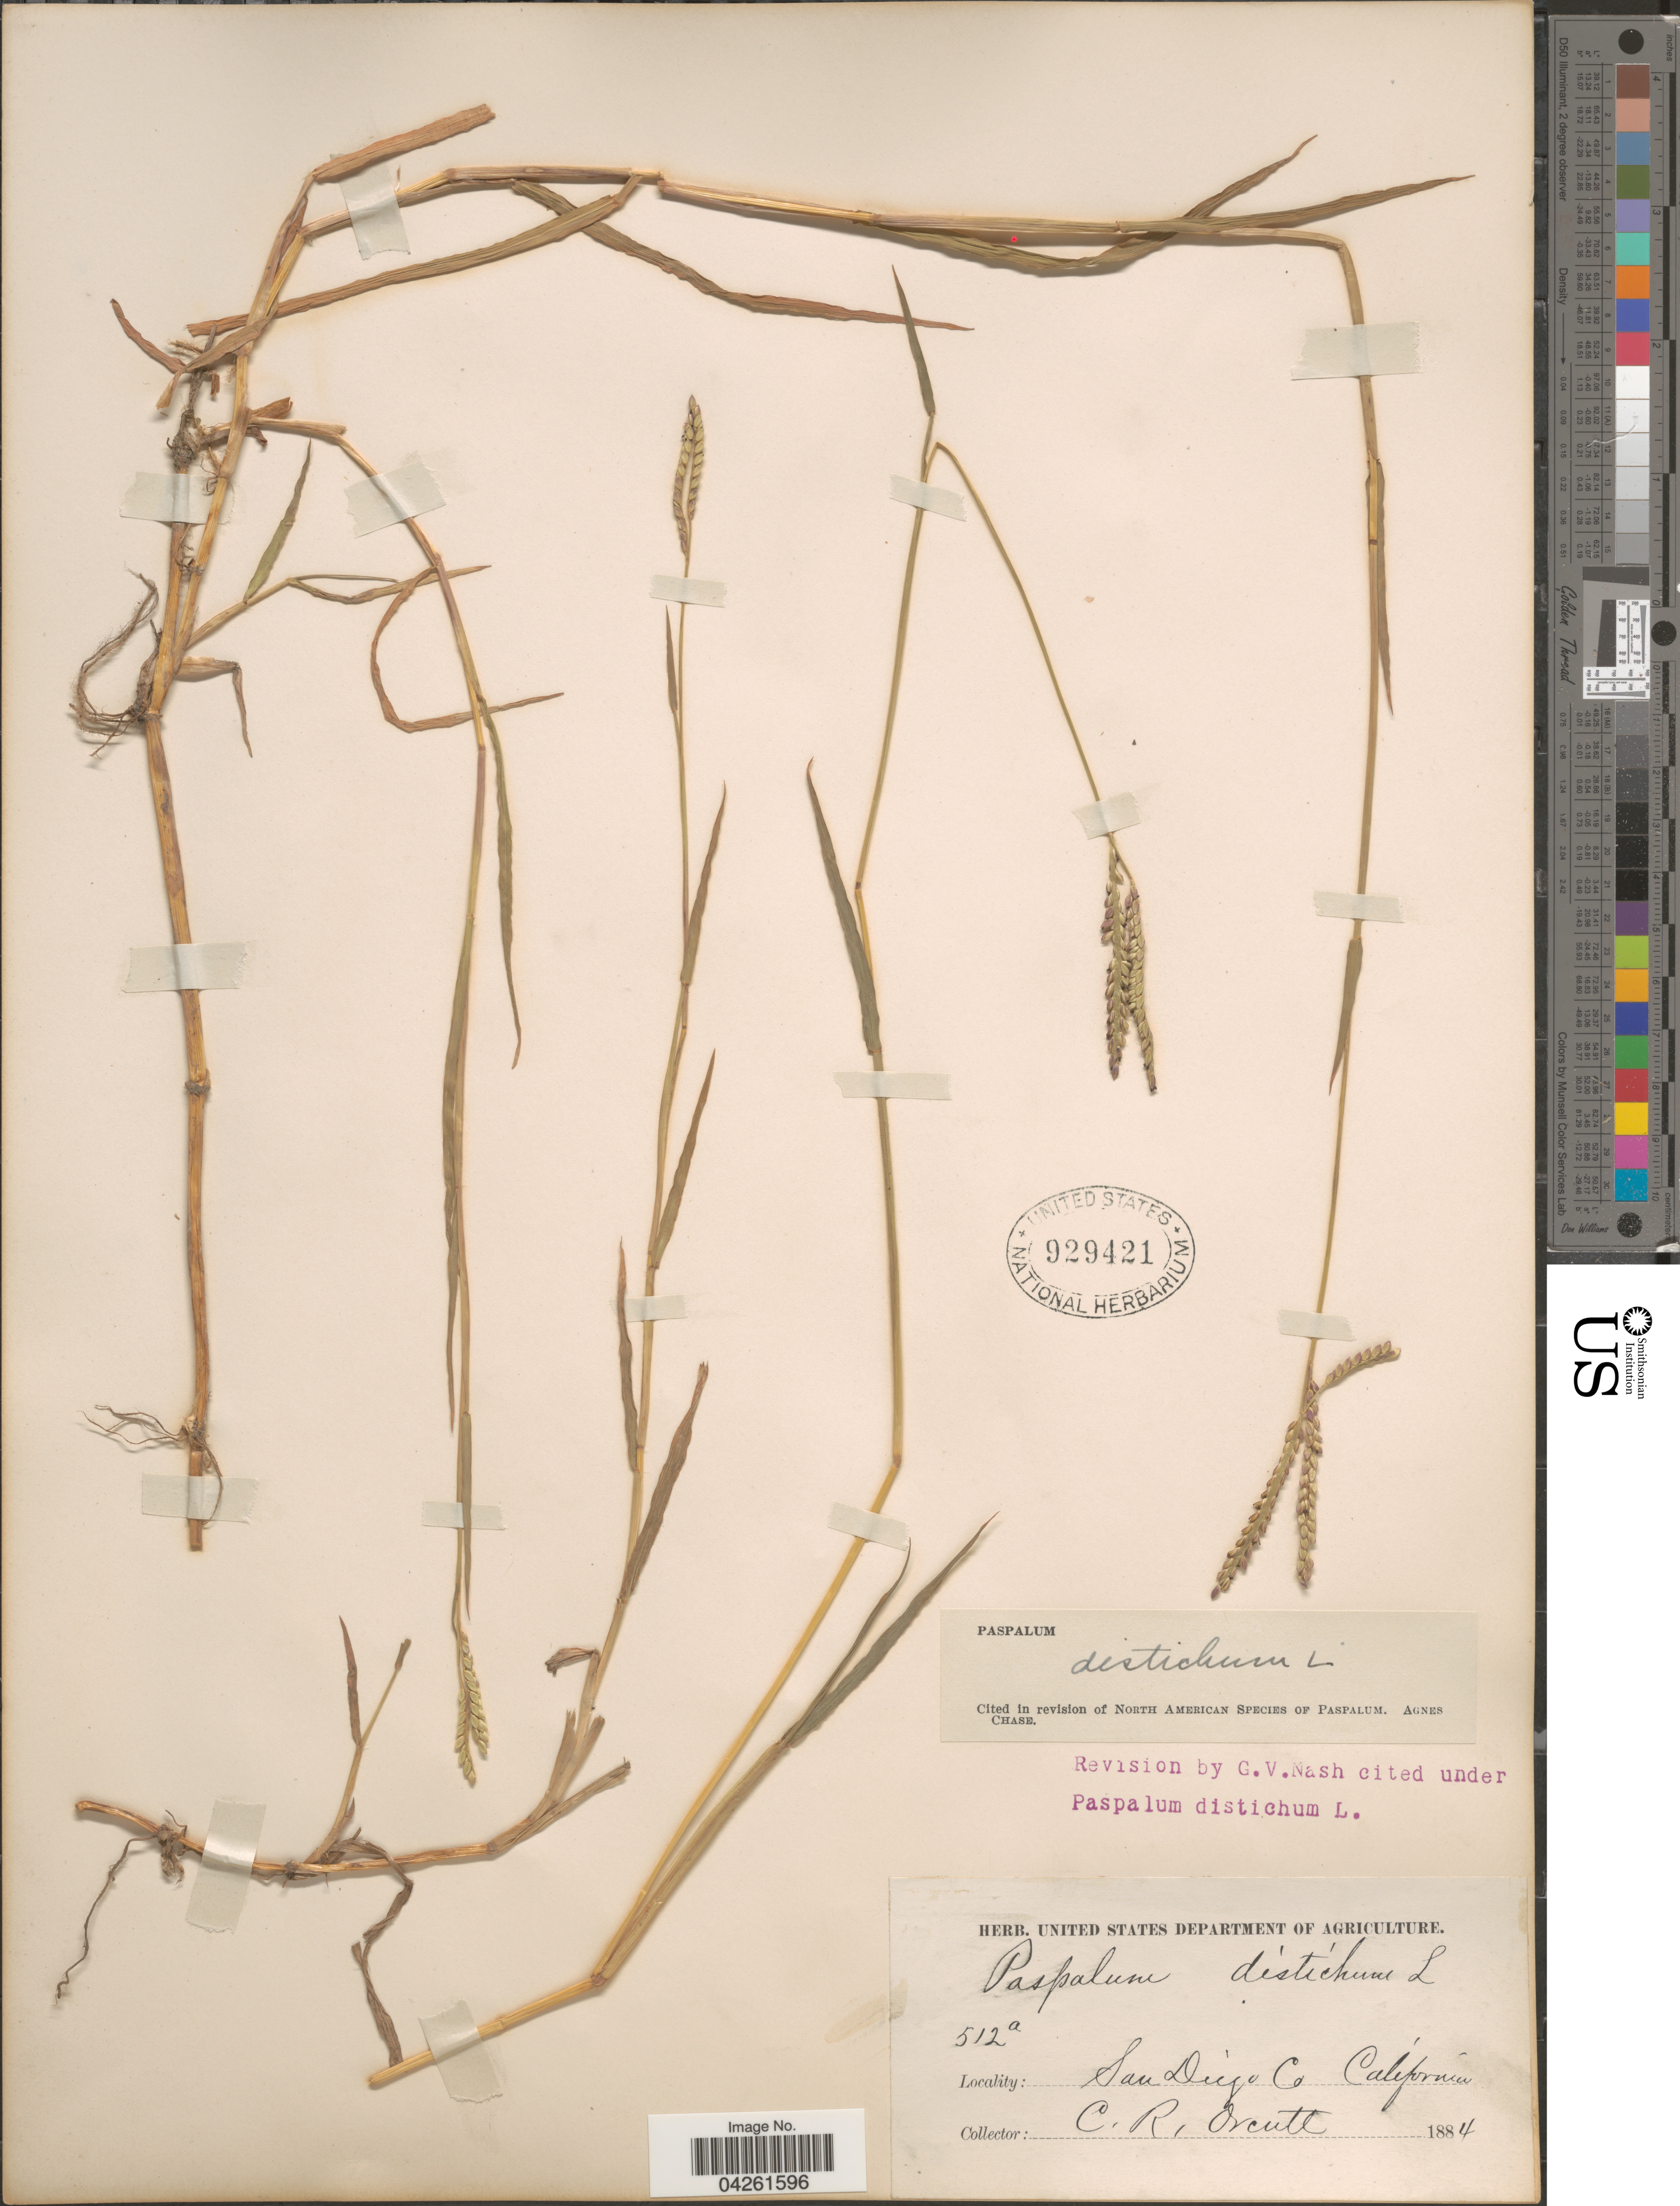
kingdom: Plantae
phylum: Tracheophyta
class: Liliopsida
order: Poales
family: Poaceae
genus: Paspalum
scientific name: Paspalum distichum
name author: L.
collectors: C. R. Orcutt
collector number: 512a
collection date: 1884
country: United States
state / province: California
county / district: San Diego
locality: San Diego Co.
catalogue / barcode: US 929421